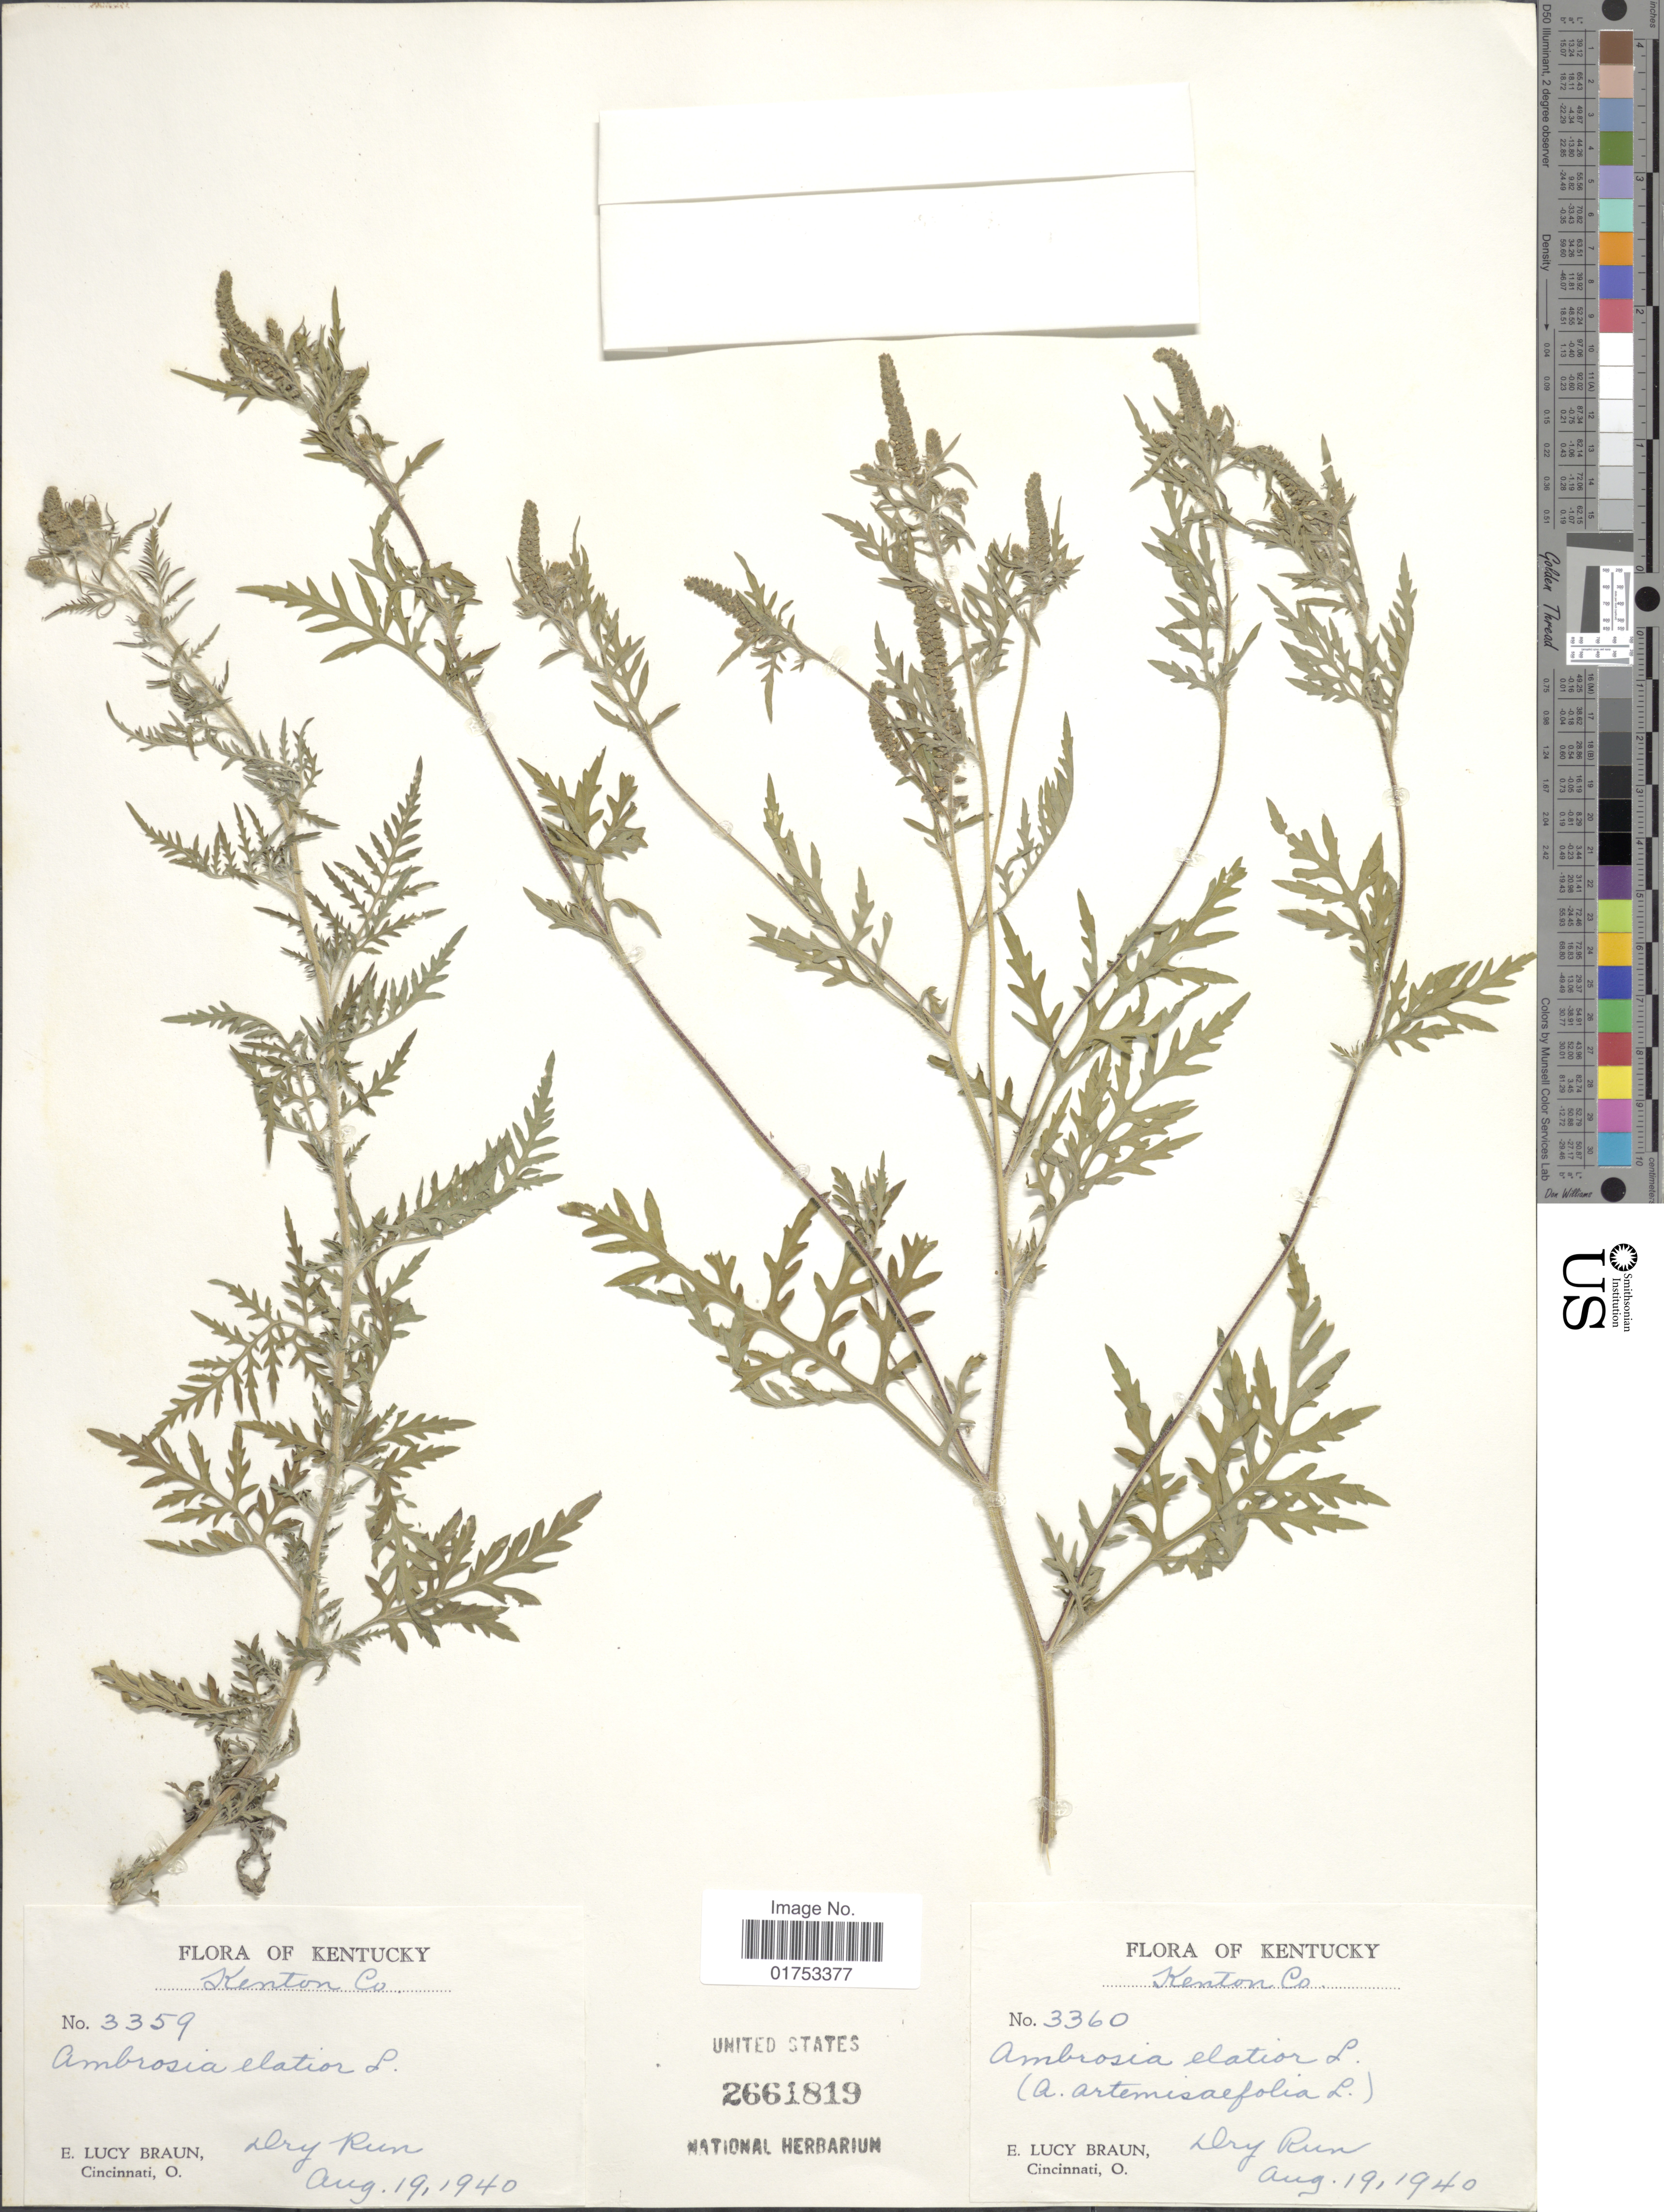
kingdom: Plantae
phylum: Tracheophyta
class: Magnoliopsida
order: Asterales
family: Asteraceae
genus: Ambrosia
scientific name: Ambrosia artemisiifolia var. elatior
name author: (L.) Descourt.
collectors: E. L. Braun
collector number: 3359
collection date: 1940-08-19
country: United States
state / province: Kentucky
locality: Kenton Co., Dry Run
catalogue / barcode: US 2661819